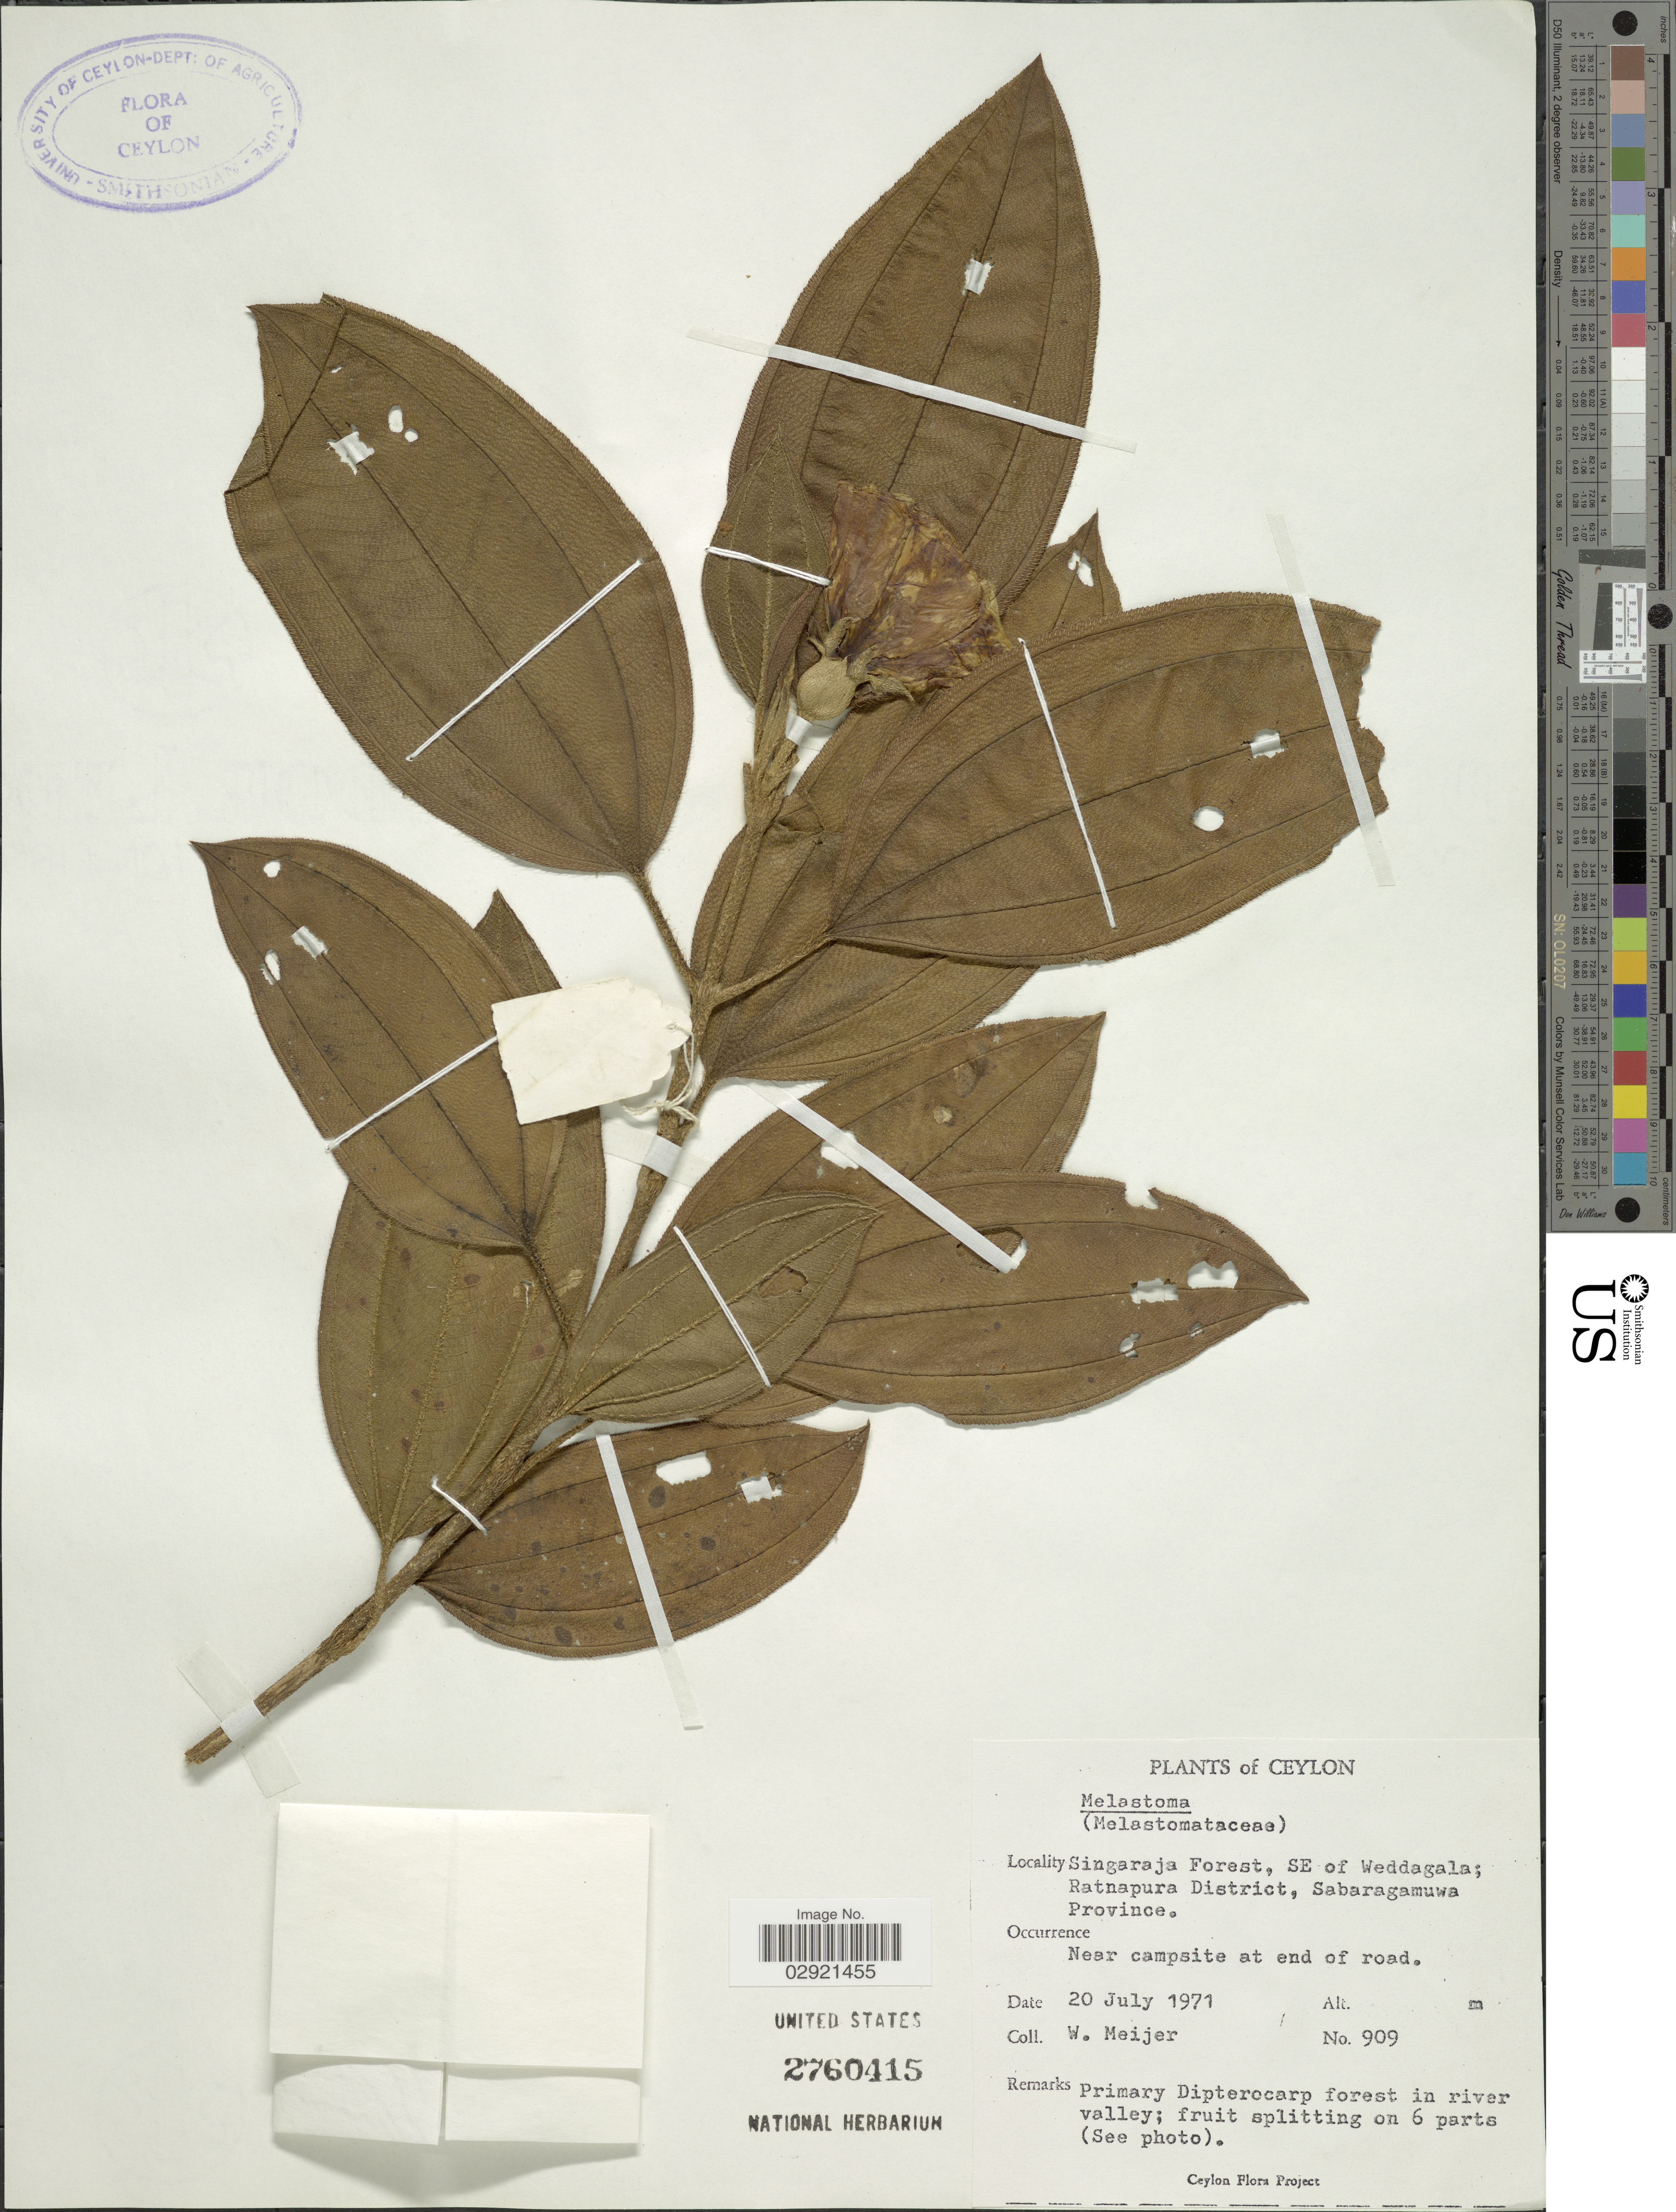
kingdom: Plantae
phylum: Tracheophyta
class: Magnoliopsida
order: Myrtales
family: Melastomataceae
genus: Melastoma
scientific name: Melastoma malabathricum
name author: L.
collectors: W. Meijer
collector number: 909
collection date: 1971-07-20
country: Sri Lanka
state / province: Sabaragamuwa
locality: Ceylon. Singaraja Forest, SE of Weddagala; Ratnapura District.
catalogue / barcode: US 2760415